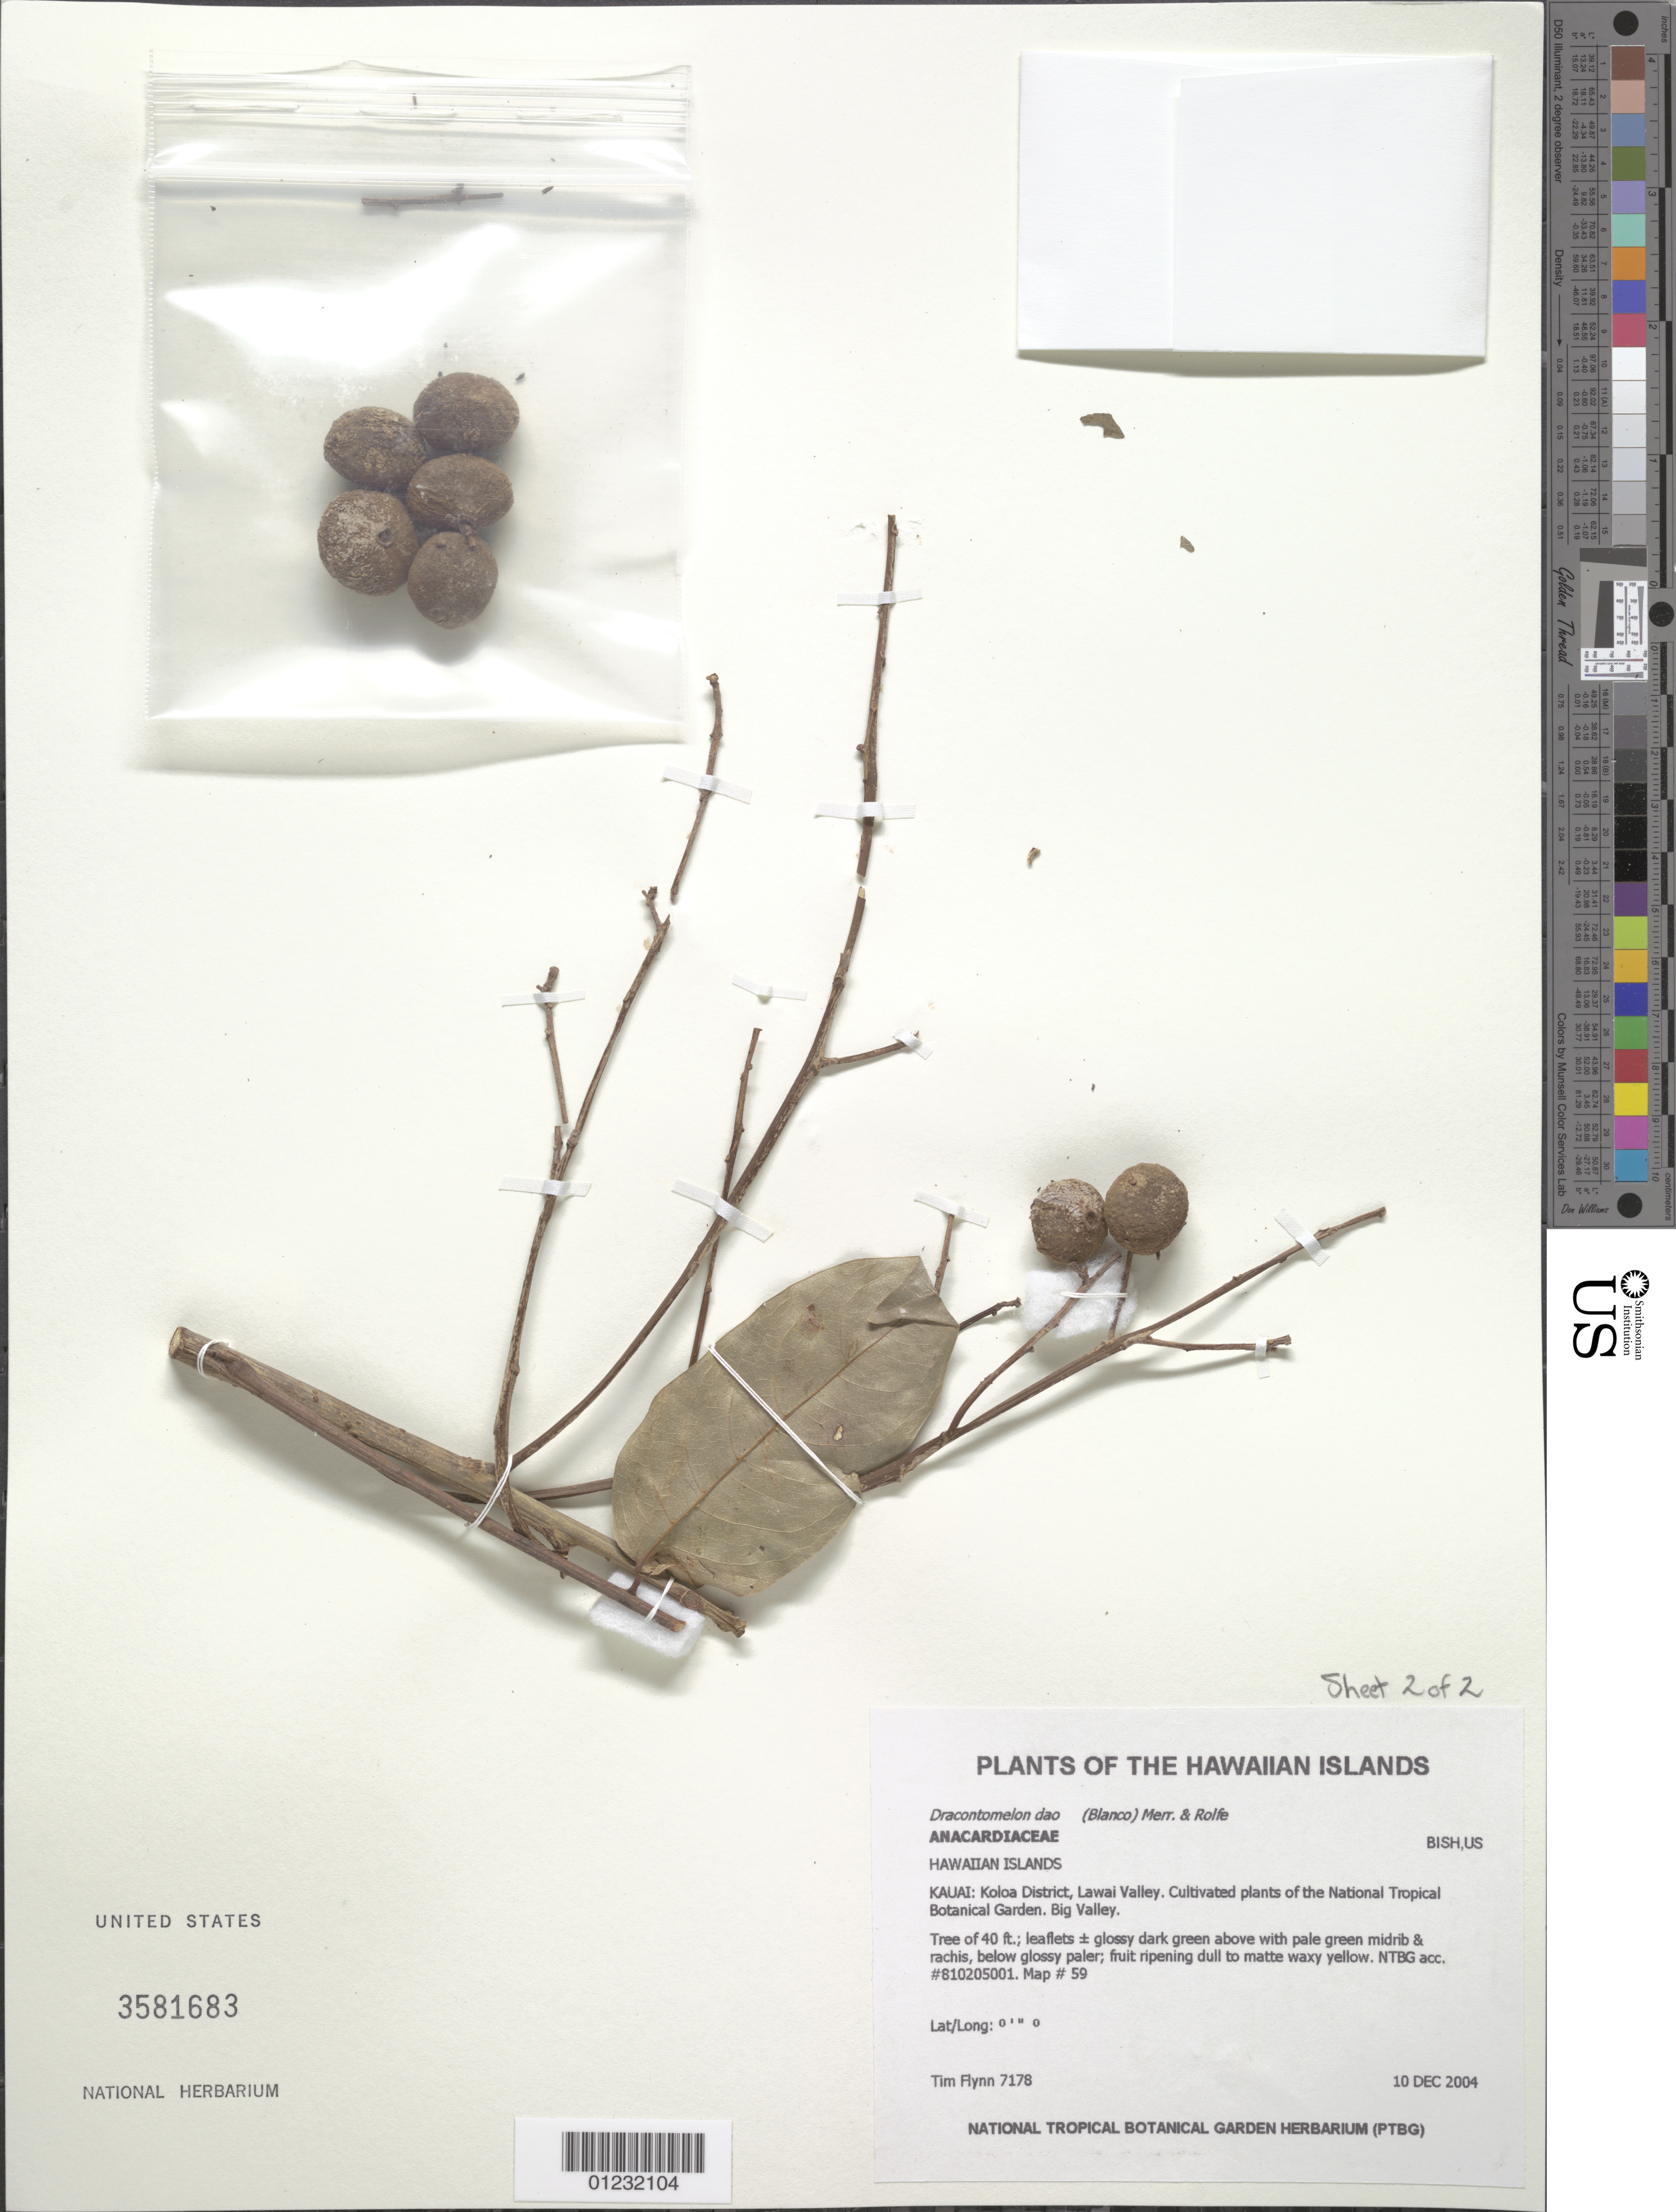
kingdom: Plantae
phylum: Tracheophyta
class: Magnoliopsida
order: Sapindales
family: Anacardiaceae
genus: Dracontomelon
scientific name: Dracontomelon dao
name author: (Blanco) Merr. & Rolfe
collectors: T. W. Flynn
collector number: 7178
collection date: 2004-12-10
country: United States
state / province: Hawaii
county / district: Kauai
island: Kaua'i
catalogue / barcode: US 3581683